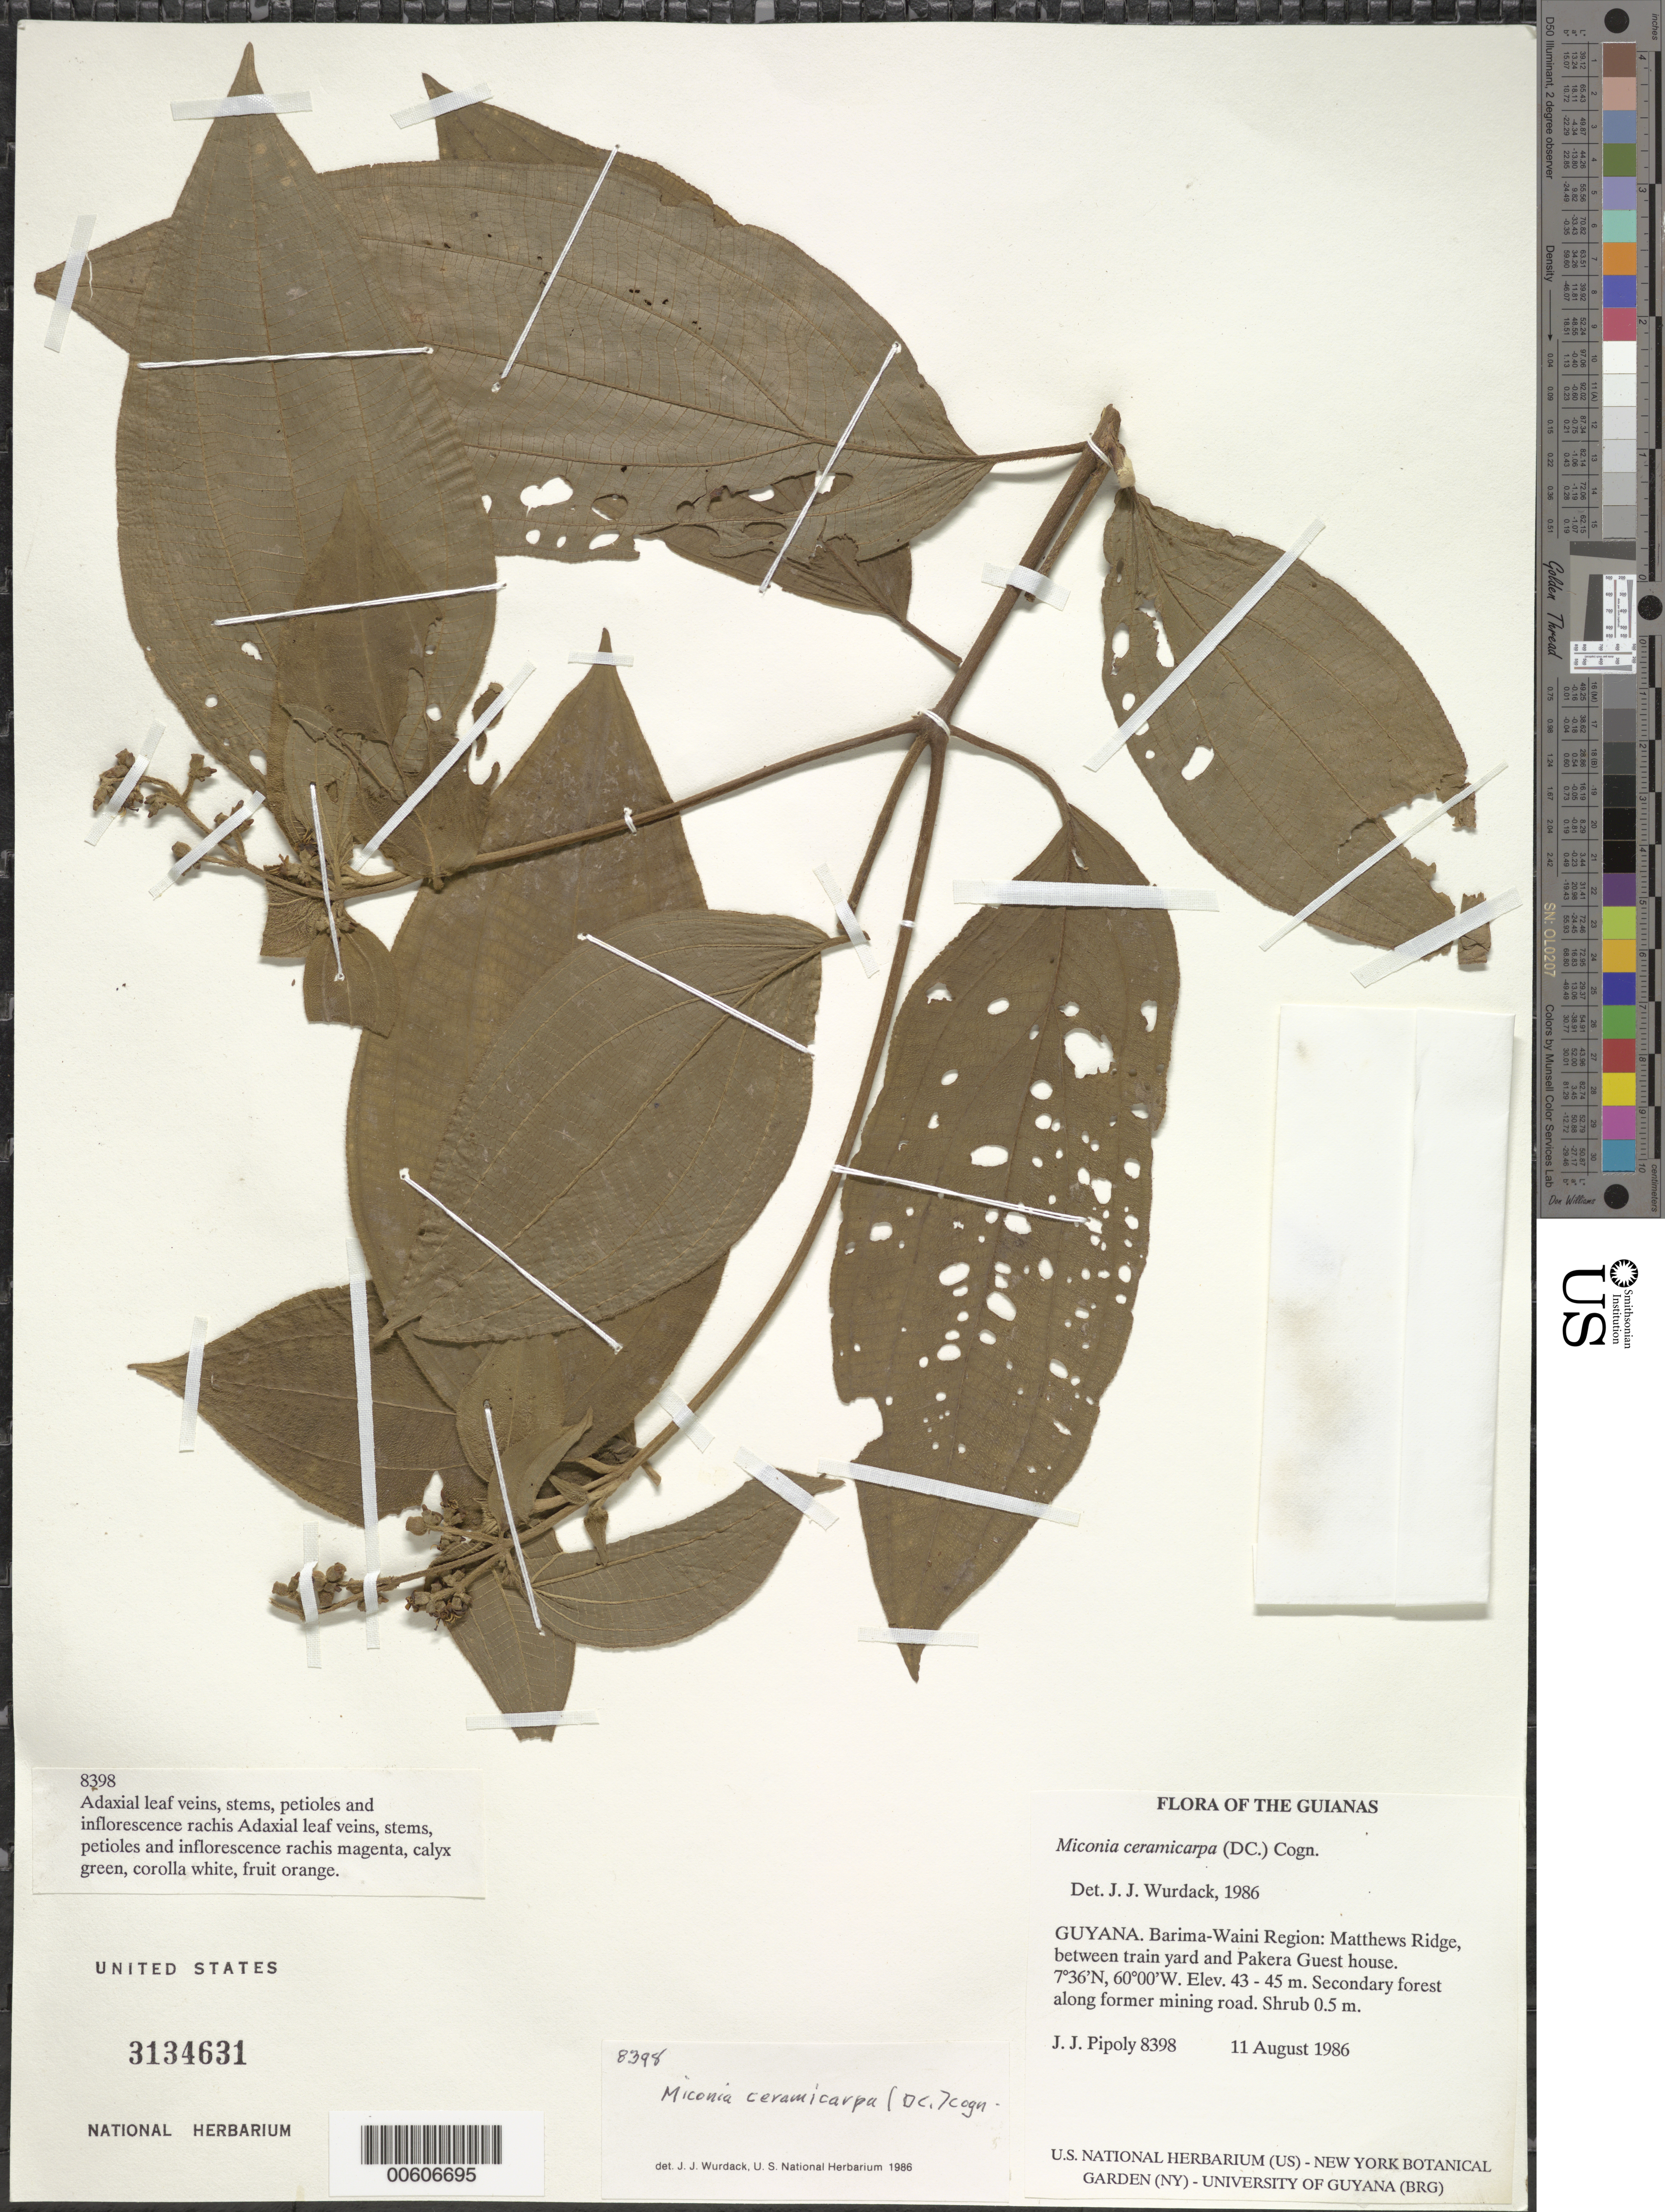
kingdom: Plantae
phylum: Tracheophyta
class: Magnoliopsida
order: Myrtales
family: Melastomataceae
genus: Miconia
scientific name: Miconia ceramicarpa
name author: (DC.) Cogn.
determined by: Wurdack, John J., (US), US (UNITED STATES)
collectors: J. J. Pipoly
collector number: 8398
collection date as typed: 11 August 1986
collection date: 1986-08-11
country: Guyana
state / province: Barima-Waini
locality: Matthews Ridge, between train yard and Pakera Guest house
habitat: Secondary forest along former mining road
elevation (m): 45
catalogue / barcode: US 3134631